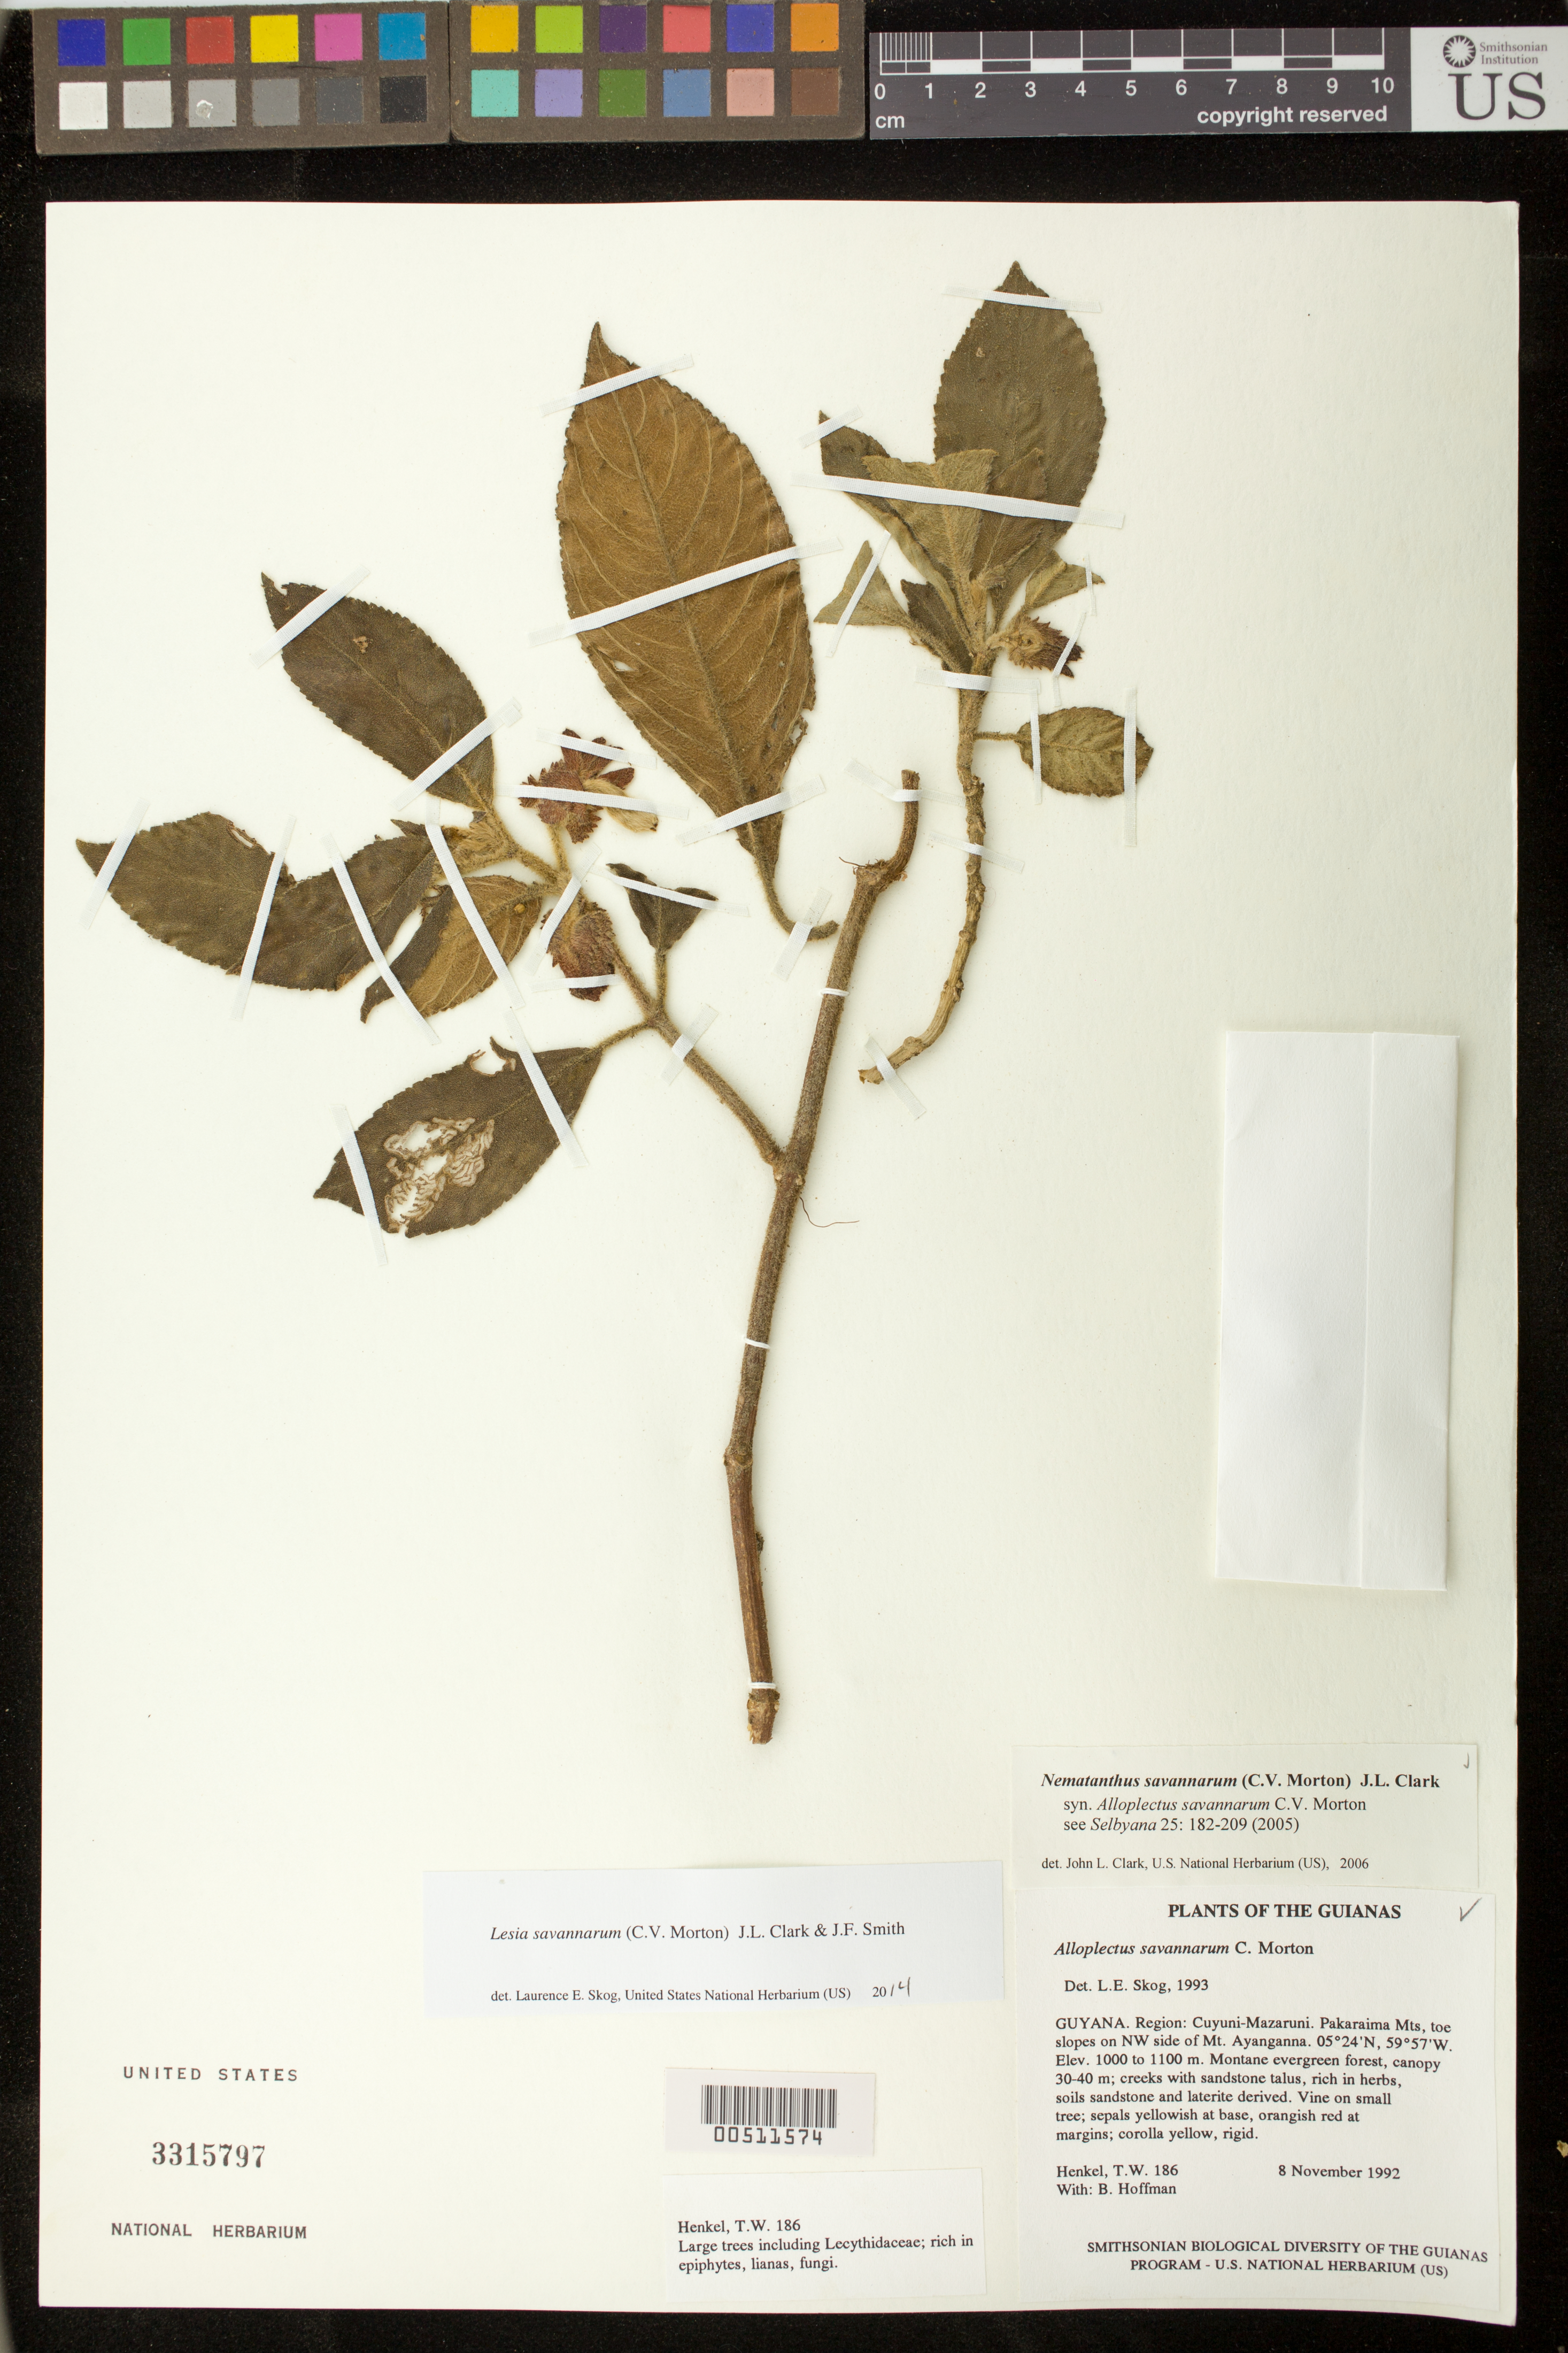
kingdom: Plantae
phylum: Tracheophyta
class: Magnoliopsida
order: Lamiales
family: Gesneriaceae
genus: Lesia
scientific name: Lesia savannarum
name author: (C.V. Morton) J.L. Clark & J.F. Sm.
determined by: Skog, Laurence E.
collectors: T. Henkel & B. Hoffman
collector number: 186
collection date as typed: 08 Nov 1992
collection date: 1992-11-08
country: Guyana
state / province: Cuyuni-Mazaruni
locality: Pakaraima Mts, toe slopes on NW side of Mt. Ayanganna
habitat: Montane evergreen forest, canopy 30-40 m; creeks with sandstone talus, rich in herbs, soils sandstone and laterite derived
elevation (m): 1000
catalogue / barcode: US 3315797